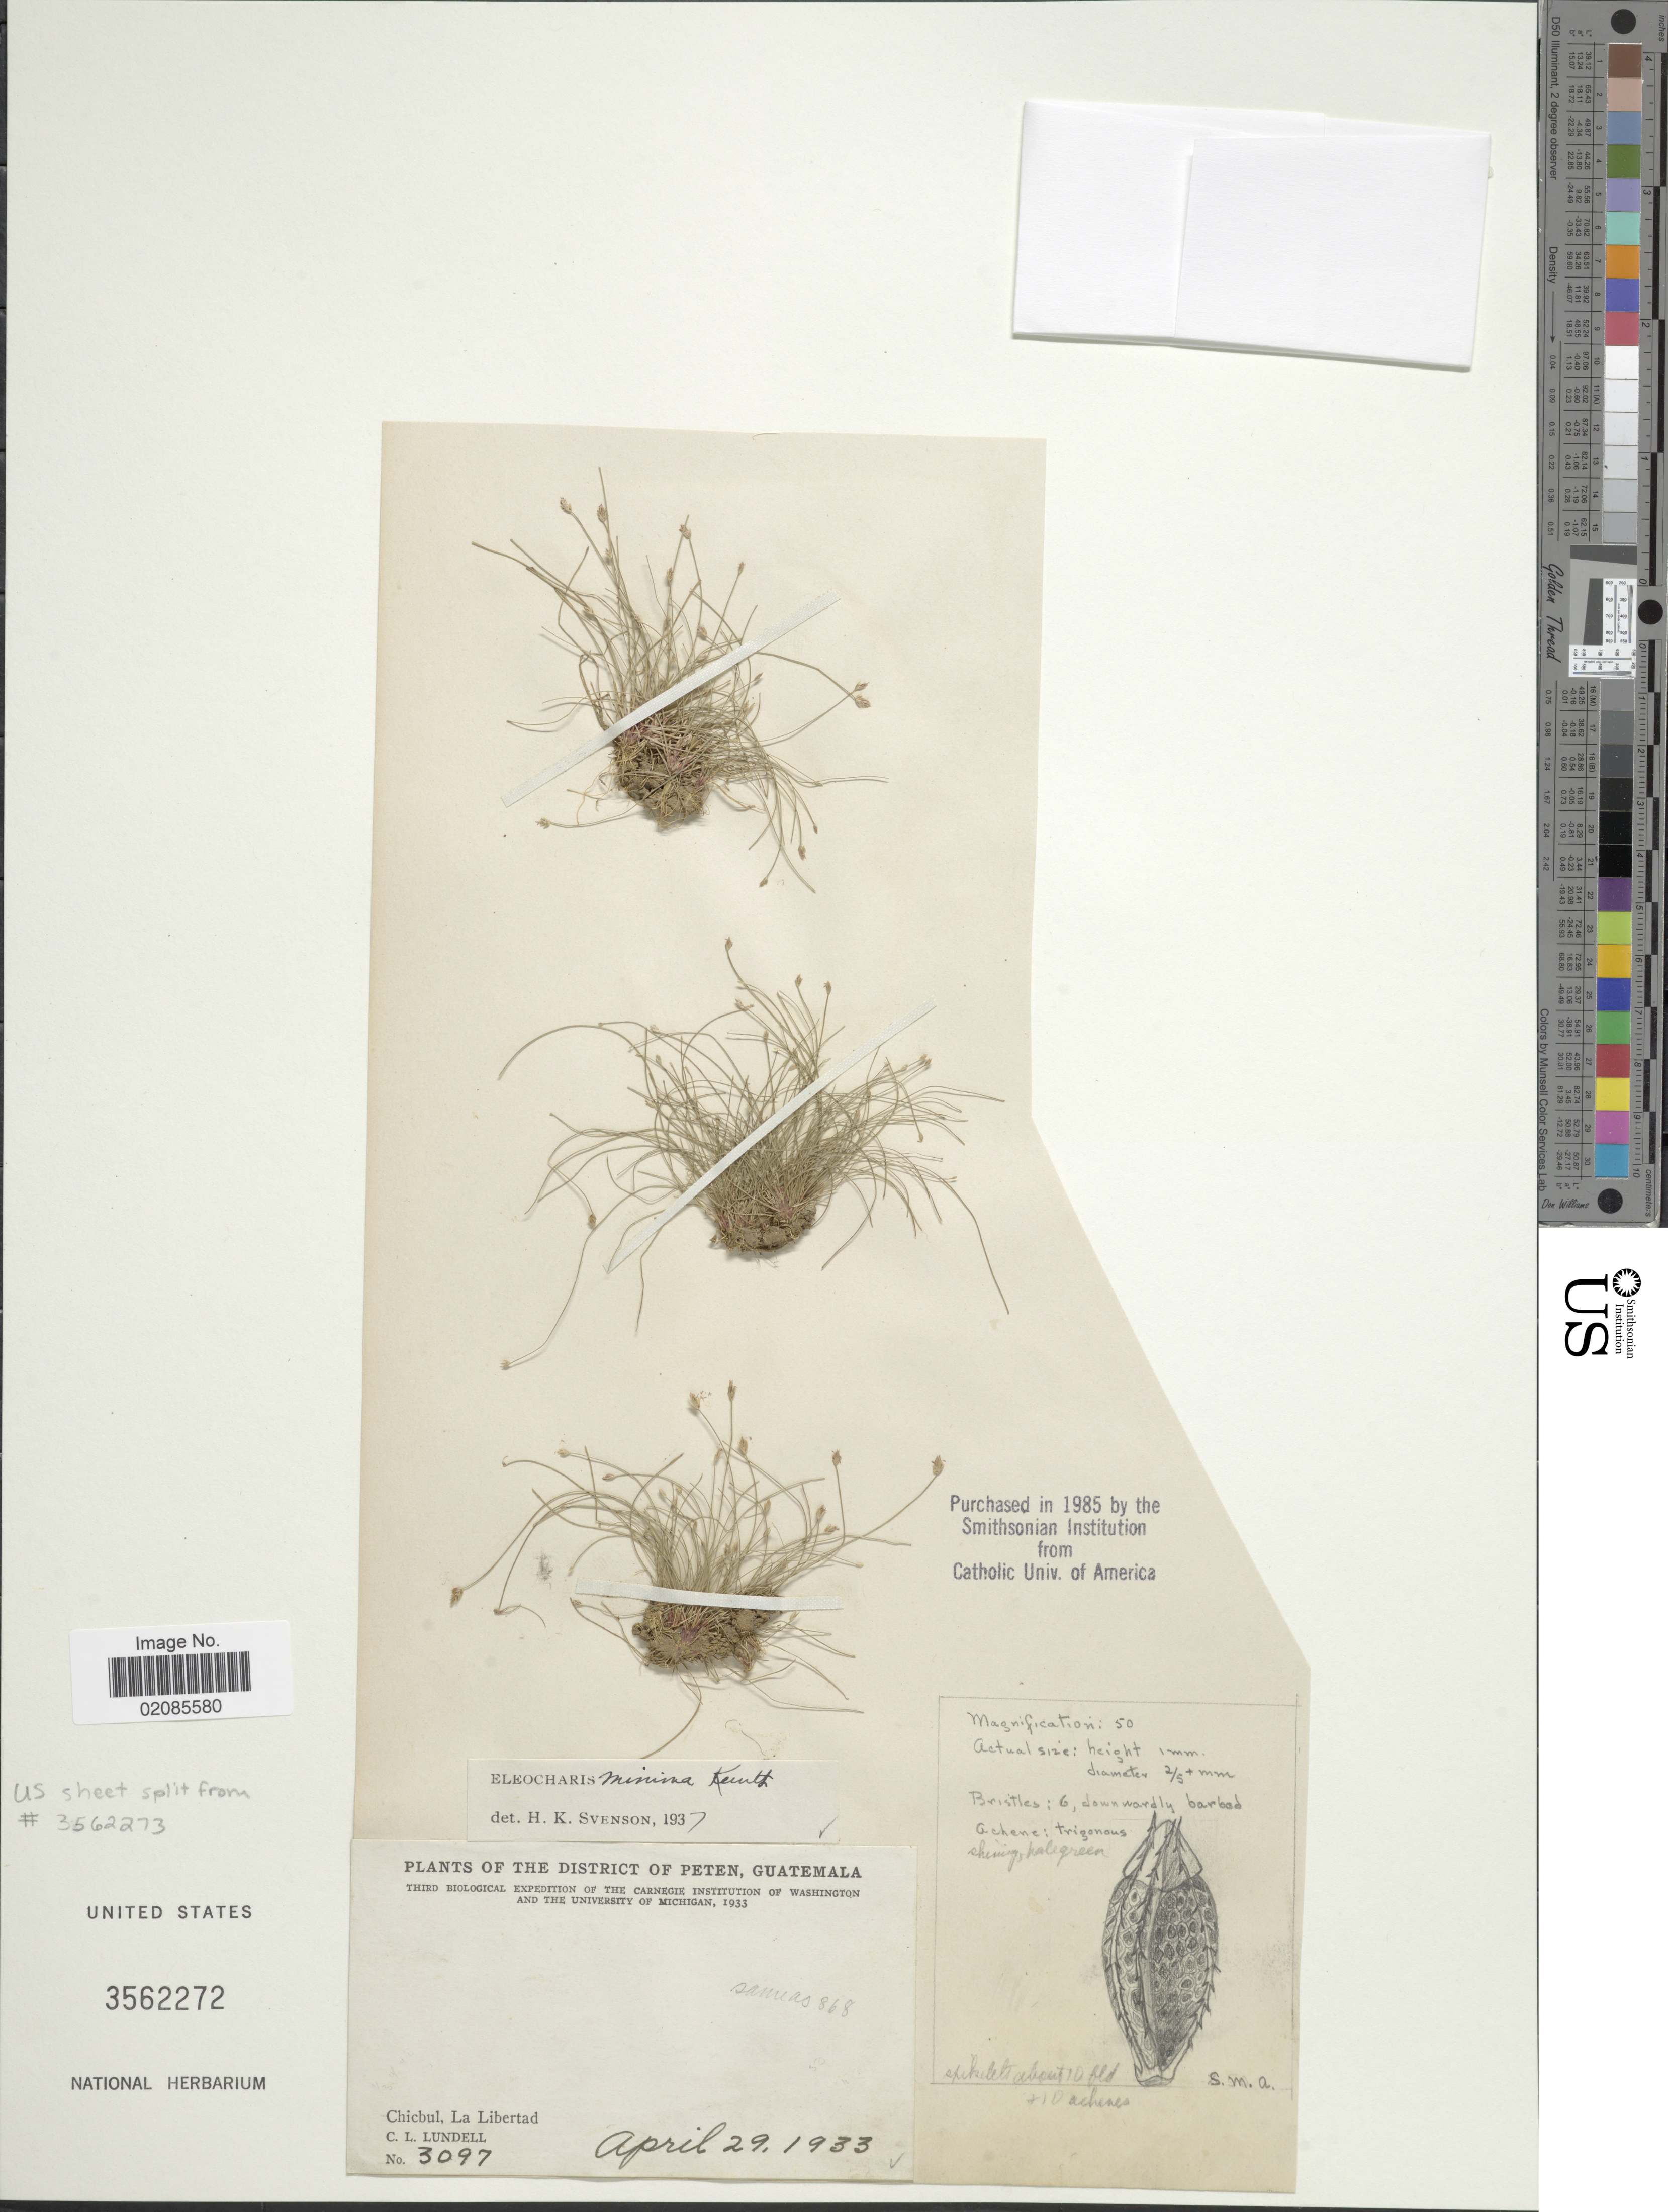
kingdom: Plantae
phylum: Tracheophyta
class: Liliopsida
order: Poales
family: Cyperaceae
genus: Eleocharis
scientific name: Eleocharis minima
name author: Kunth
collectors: C. L. Lundell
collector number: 3097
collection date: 1933-04-29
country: Guatemala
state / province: El Petén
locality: Chicbul, La Libertad.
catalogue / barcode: US 3562272